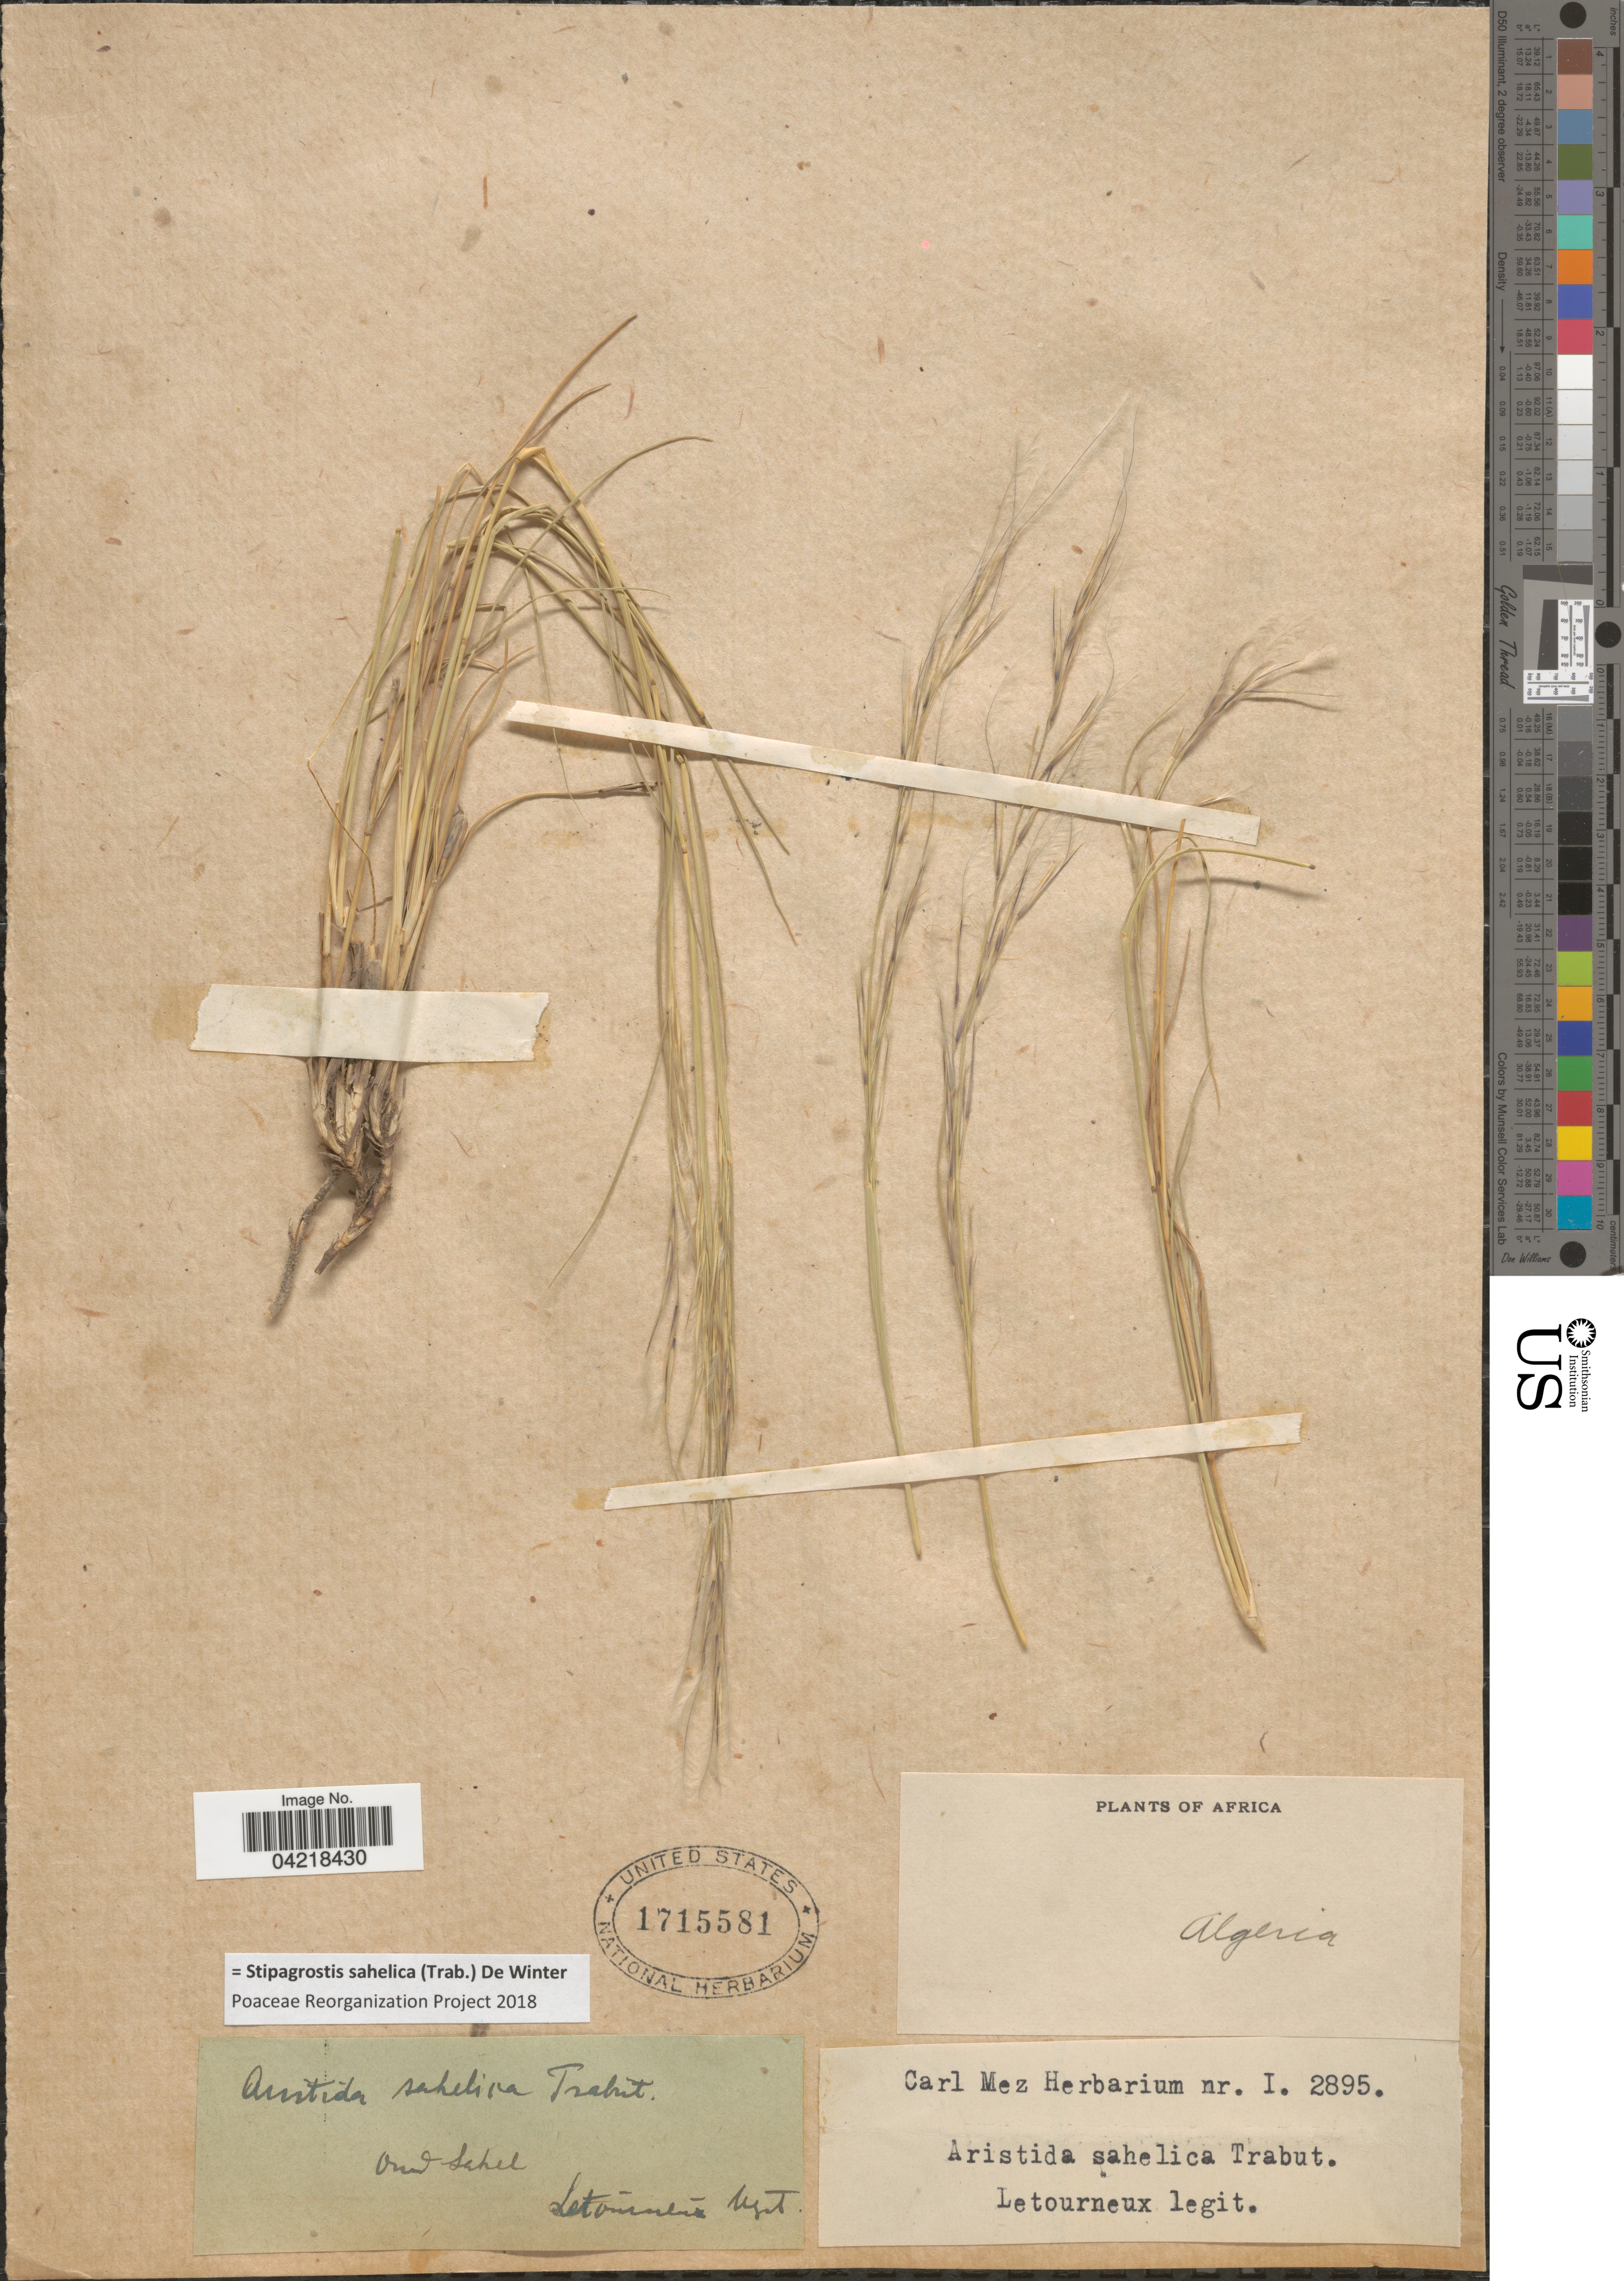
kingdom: Plantae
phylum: Tracheophyta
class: Liliopsida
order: Poales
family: Poaceae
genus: Stipagrostis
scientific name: Stipagrostis sahelica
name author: (Trab.) De Winter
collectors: Letourneux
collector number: I. 2895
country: Algeria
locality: Oued Sahel.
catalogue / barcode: US 1715581